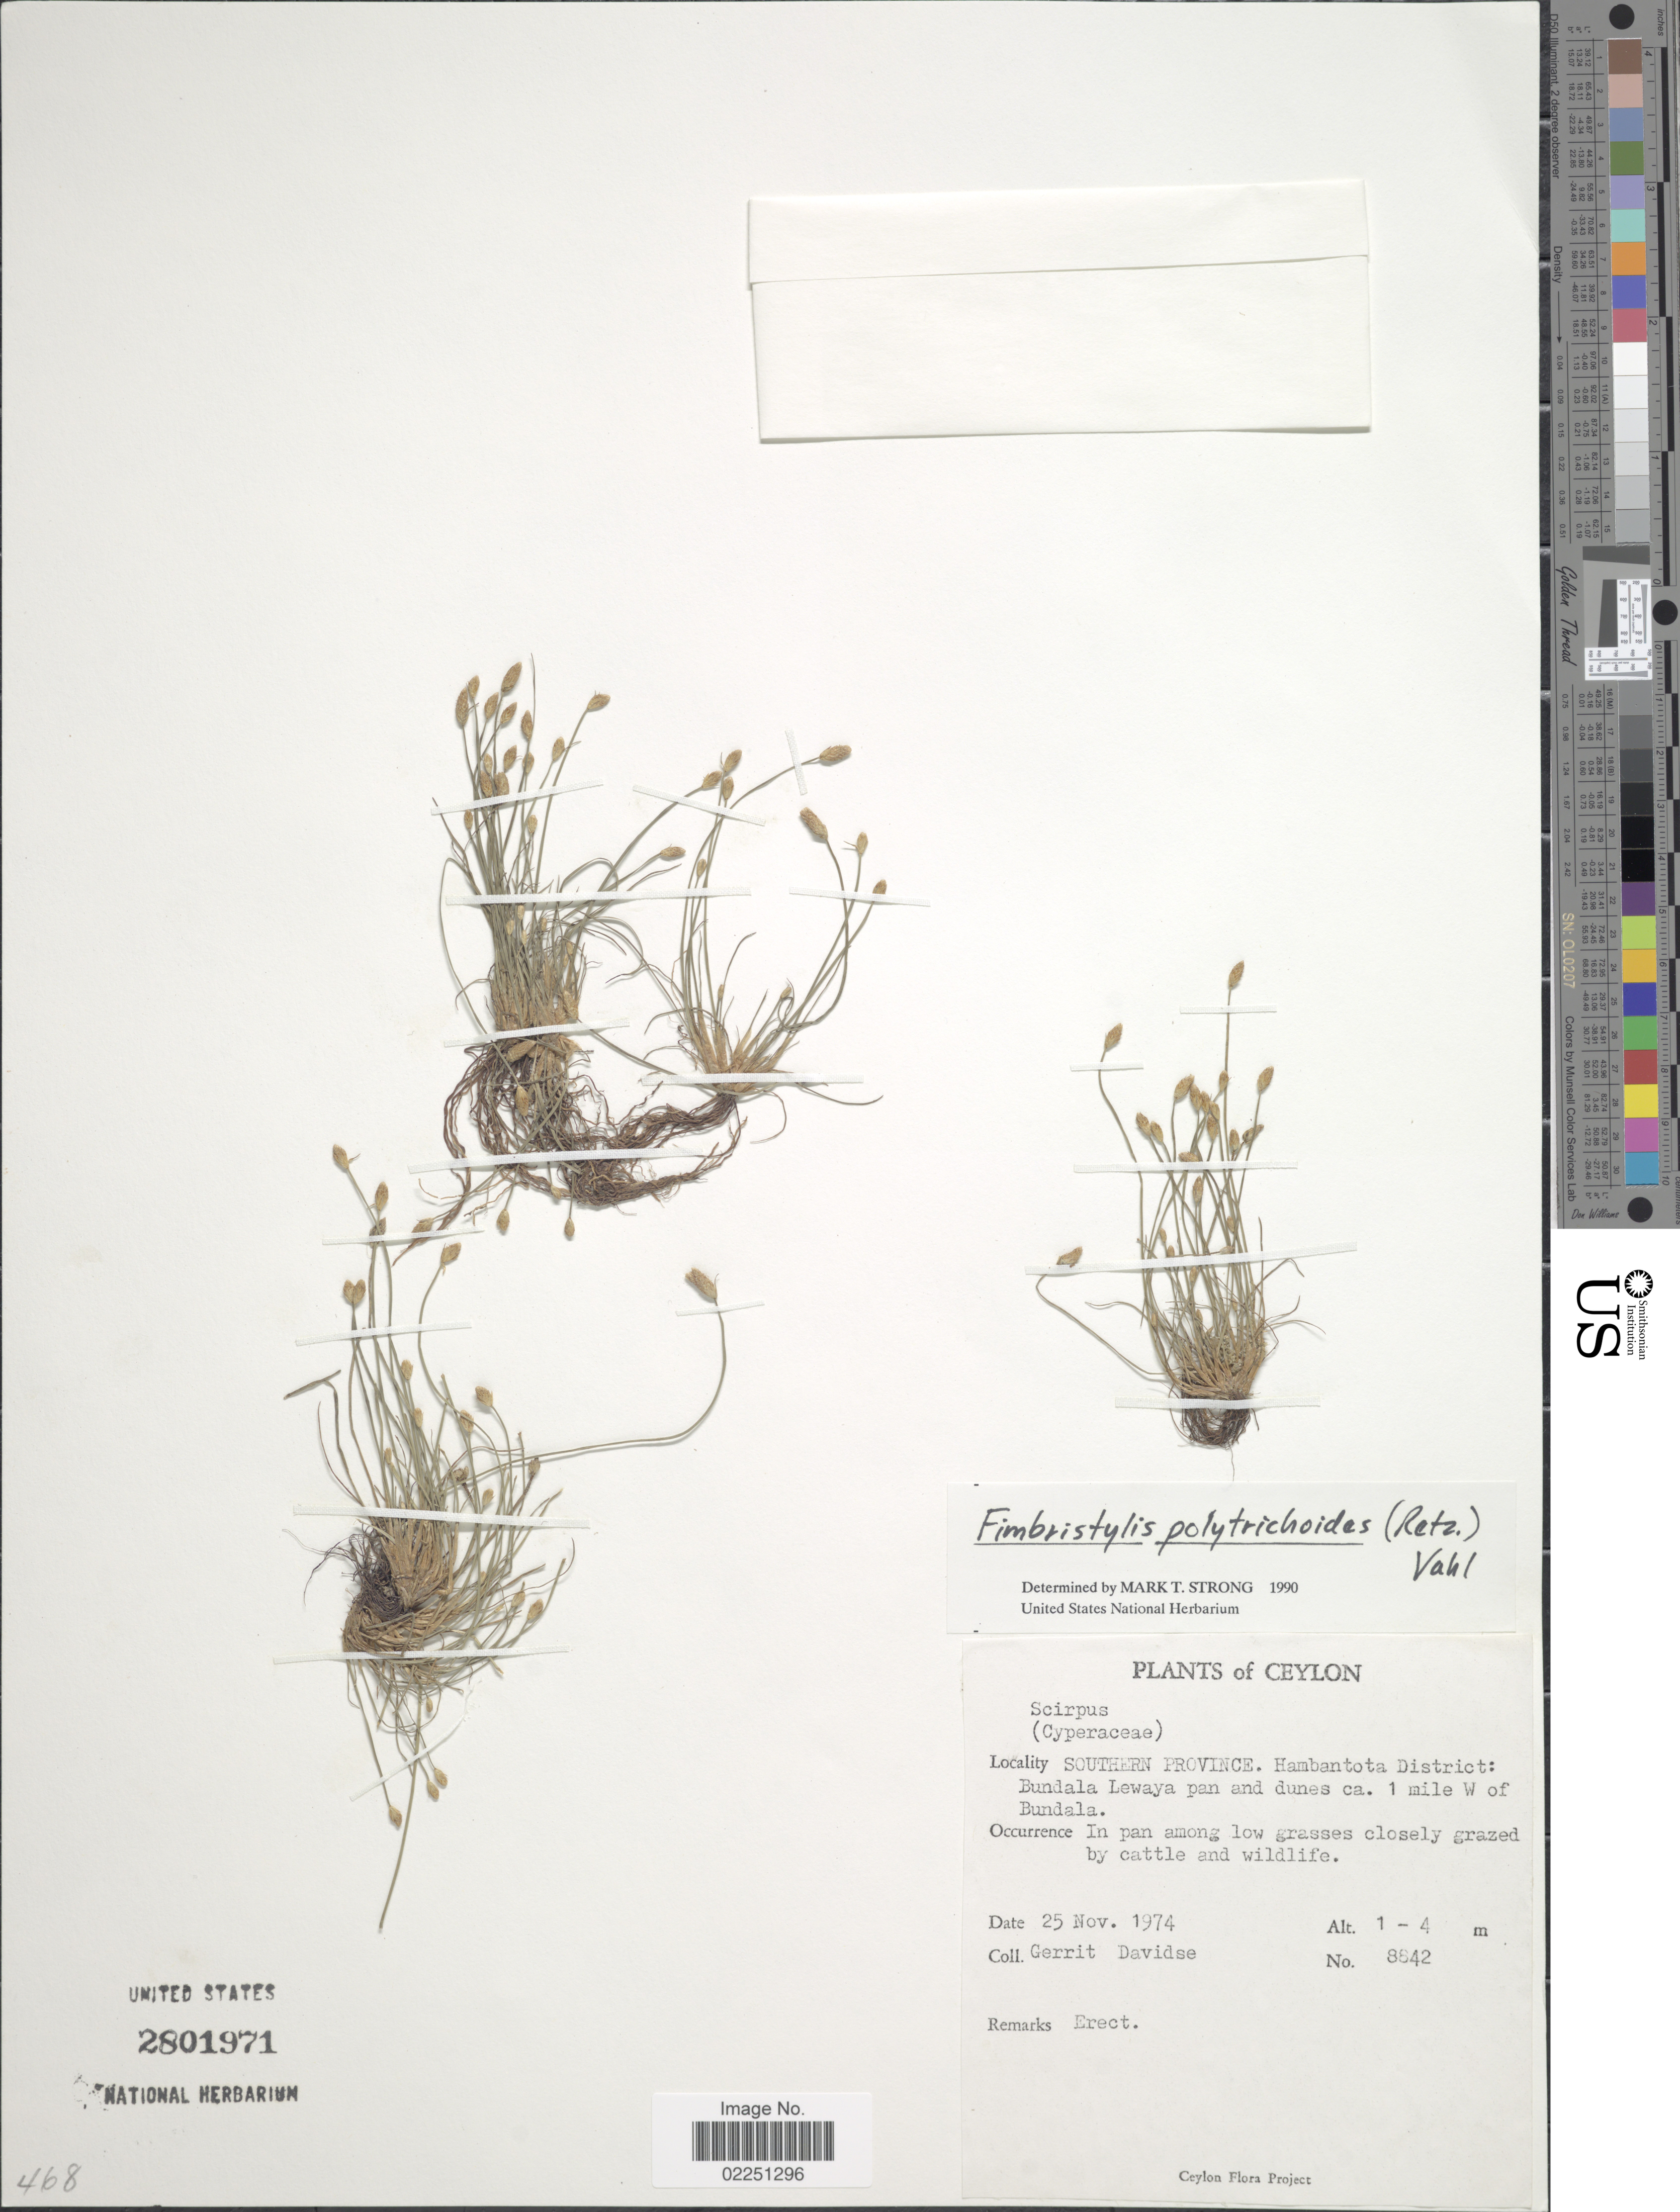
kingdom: Plantae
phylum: Tracheophyta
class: Liliopsida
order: Poales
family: Cyperaceae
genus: Fimbristylis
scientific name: Fimbristylis polytrichoides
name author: (Retz.) Vahl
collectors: G. Davidse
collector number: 8842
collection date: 1974-11-25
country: Sri Lanka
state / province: Southern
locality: Ceylon. Southern Province. Hambantota District: Bundala Lewaya pan and dunes ca. 1 mile W of Bundala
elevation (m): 1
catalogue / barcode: US 2801971